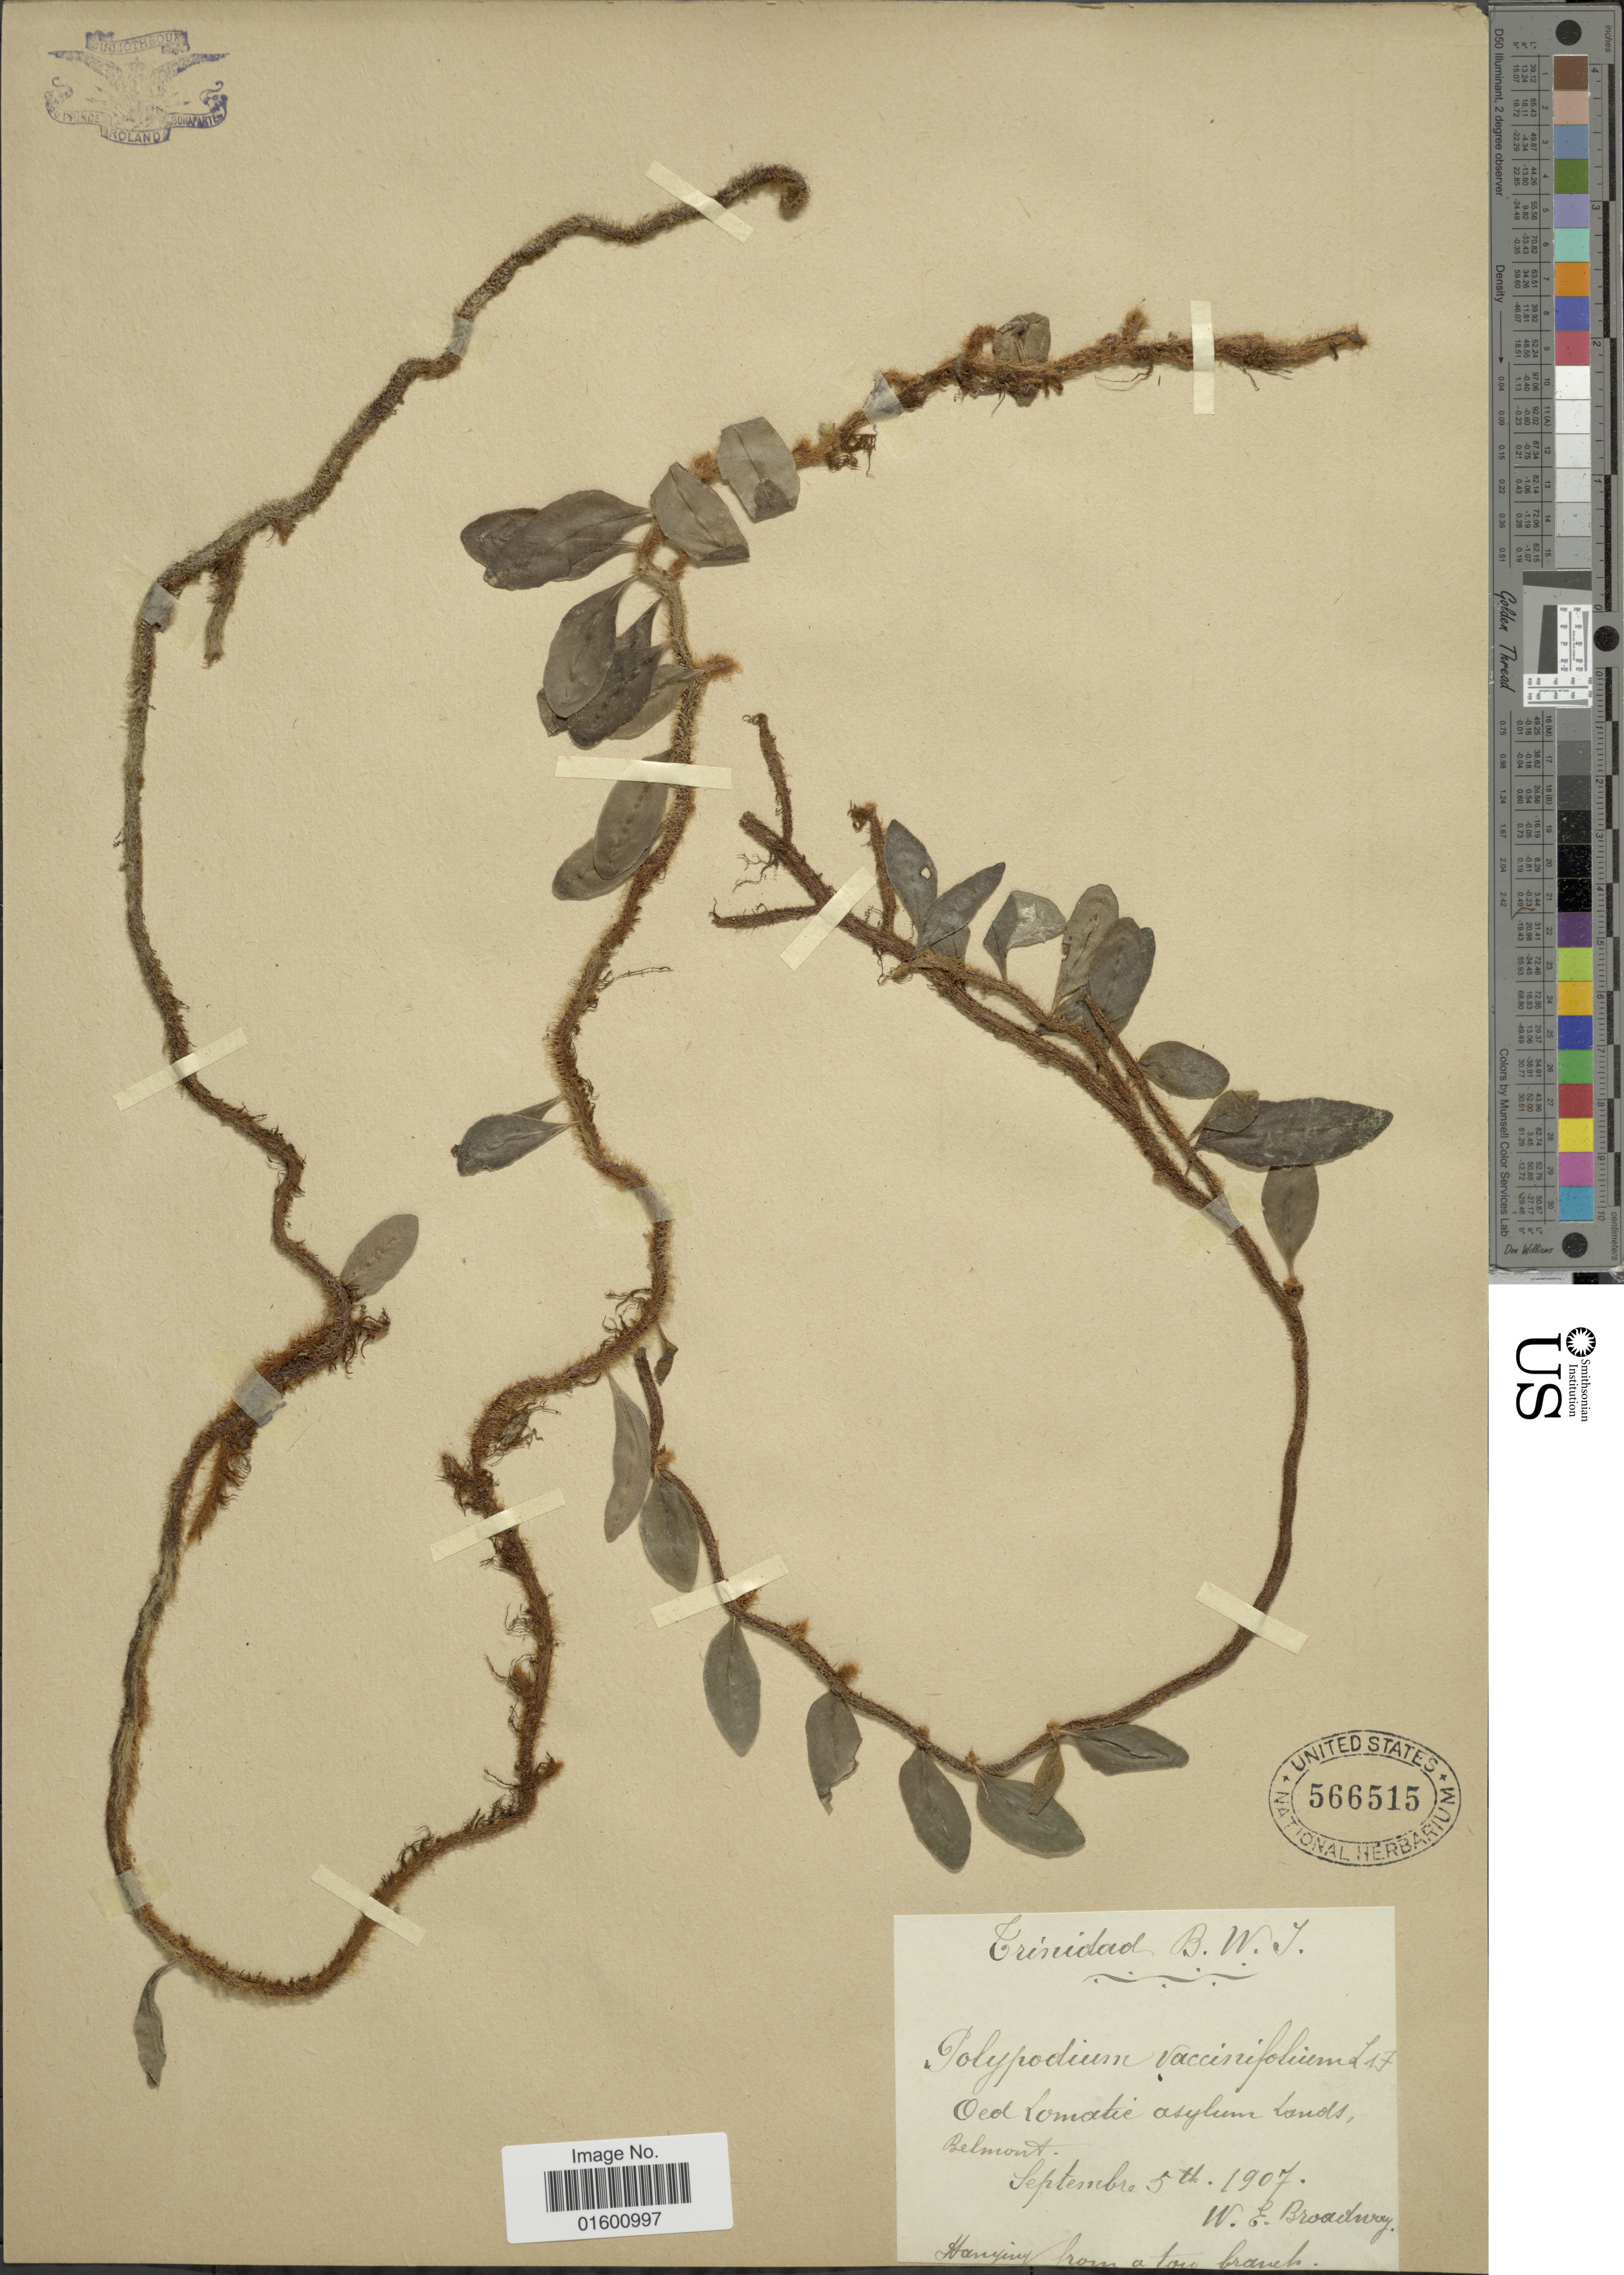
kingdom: Plantae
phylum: Tracheophyta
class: Polypodiopsida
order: Polypodiales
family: Polypodiaceae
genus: Microgramma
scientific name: Microgramma vaccinifolia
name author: (Langsd. & Fisch.) Copel.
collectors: W. E. Broadway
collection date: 1907-09-05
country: Trinidad and Tobago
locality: Trinidad, Oeol Lomatie Asylym lands, Belmont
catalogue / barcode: US 566515